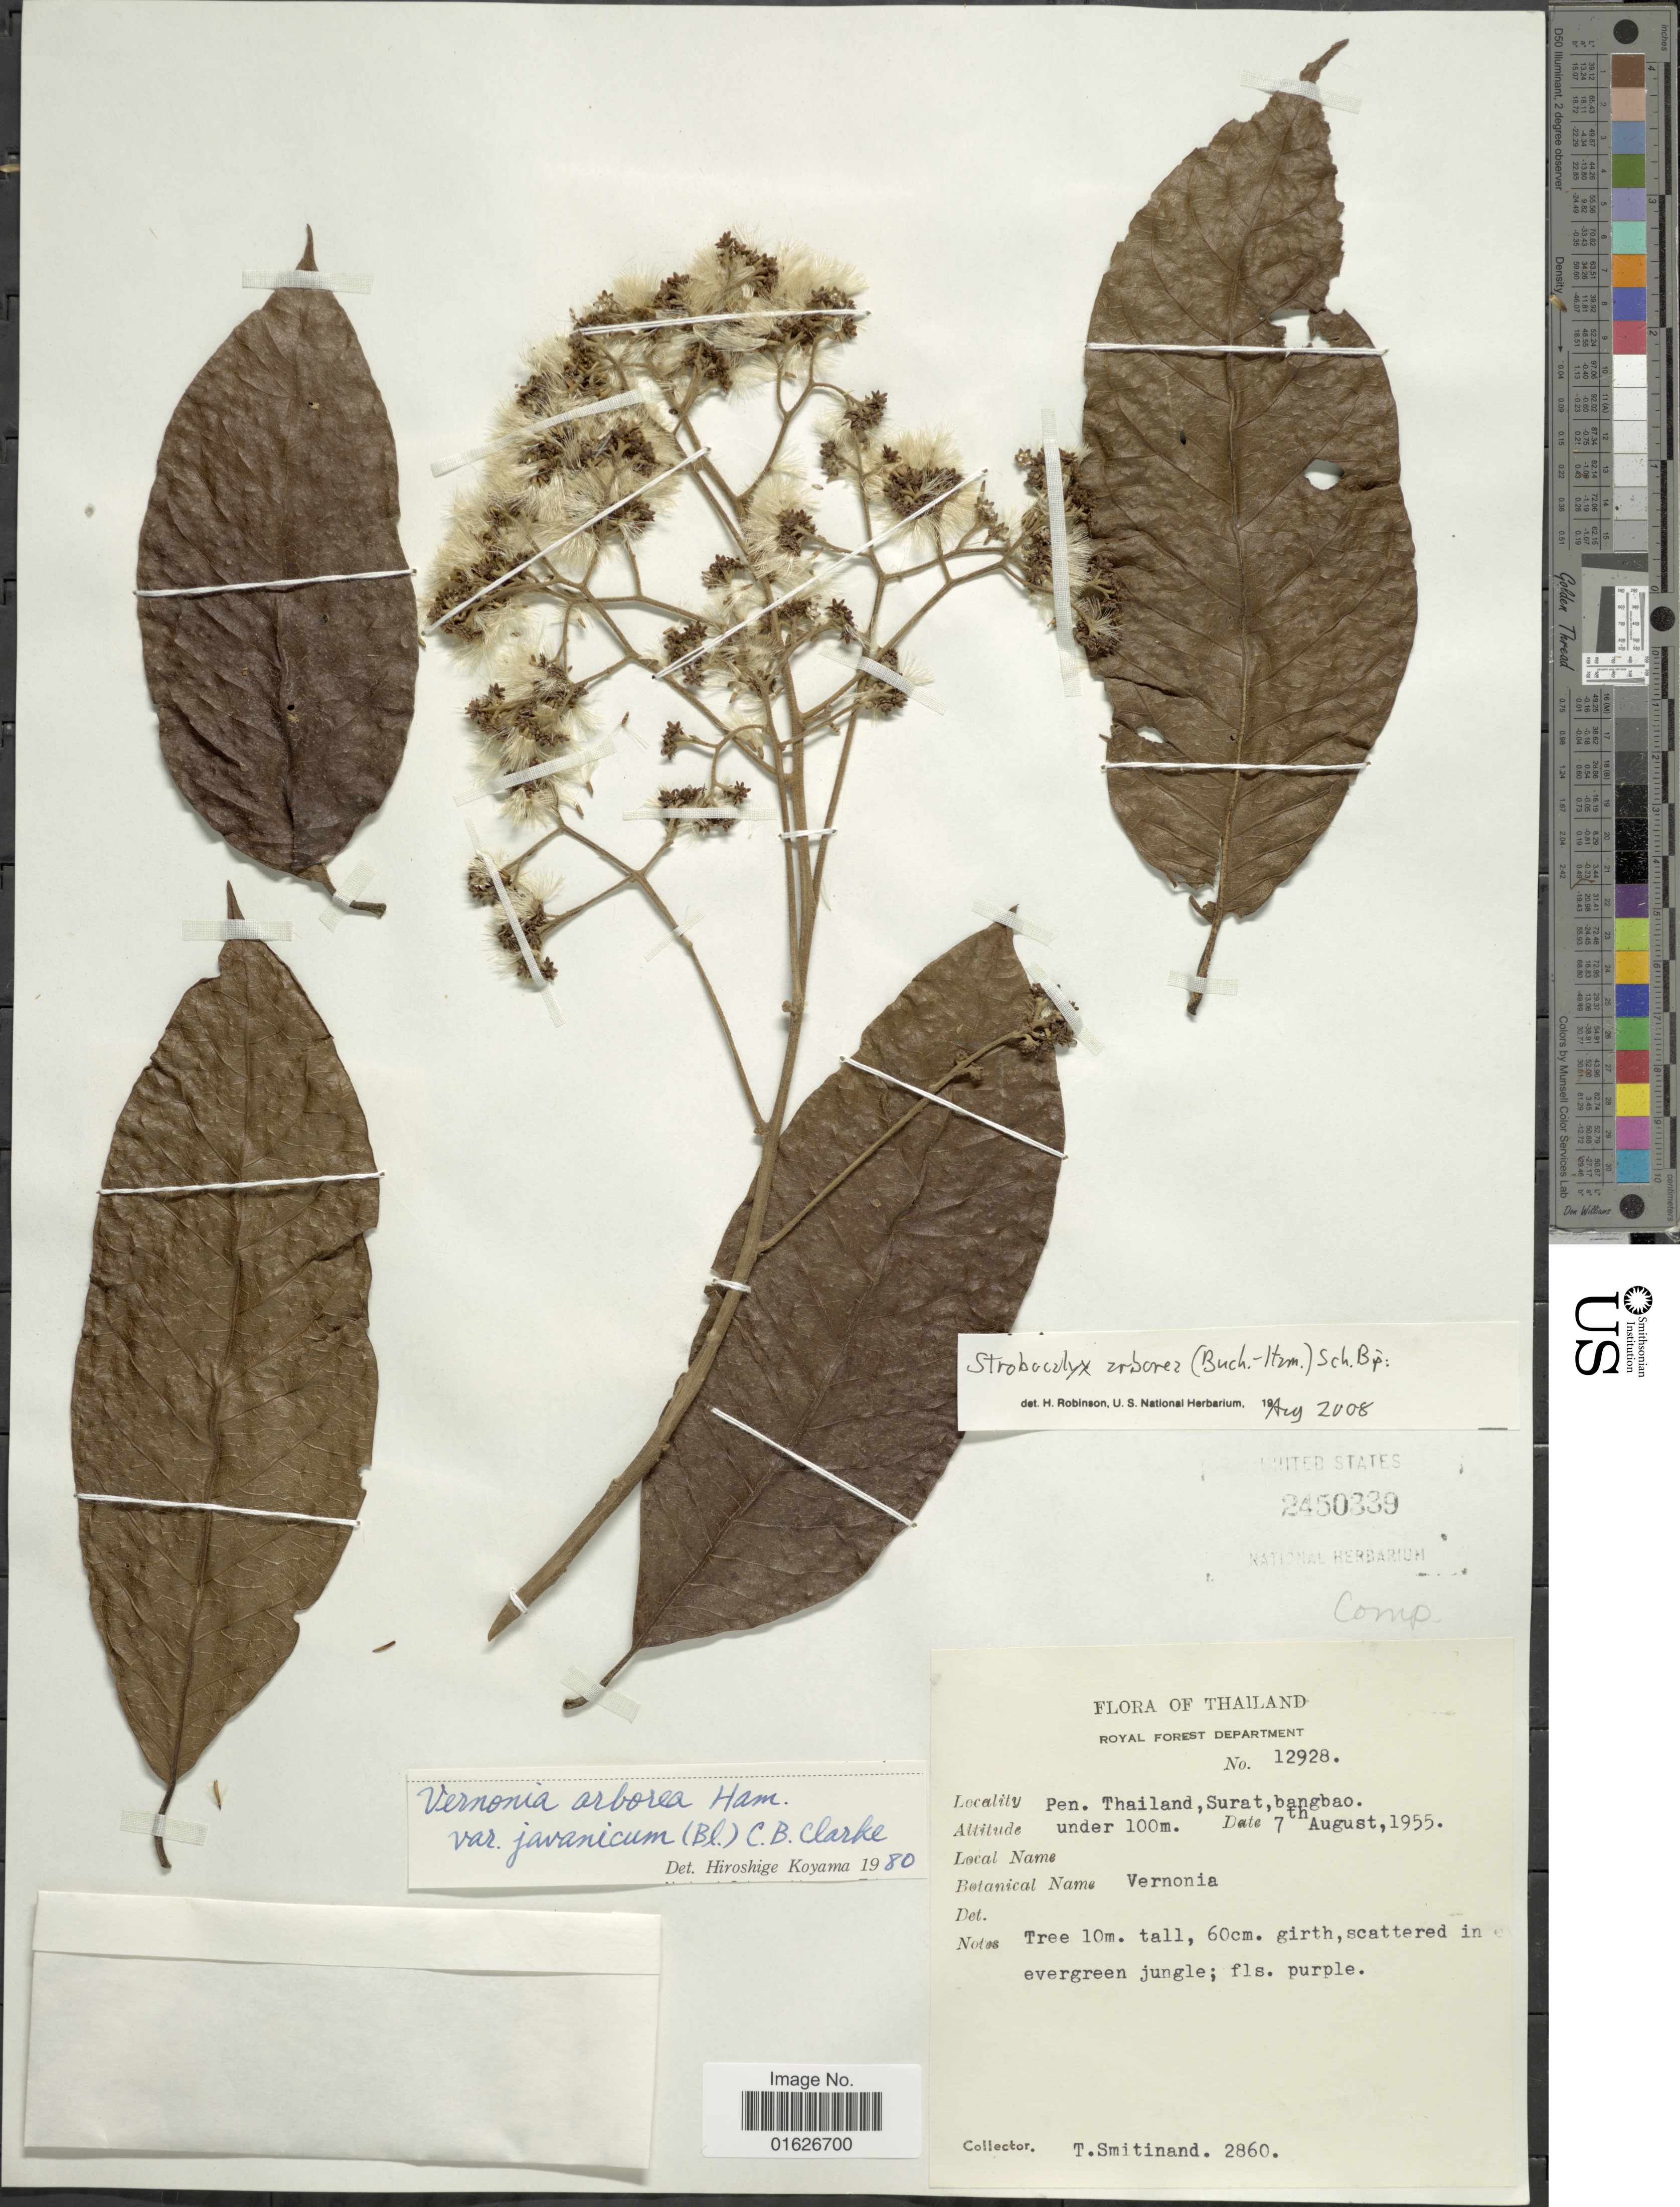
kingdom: Plantae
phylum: Tracheophyta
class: Magnoliopsida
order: Asterales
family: Asteraceae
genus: Strobocalyx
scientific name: Strobocalyx arborea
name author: (Buch.-Ham.) Sch. Bip.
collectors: T. Smitinand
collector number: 2860/12928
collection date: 1955-08-07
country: Thailand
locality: Pen. Thailand, Surat, Bangbao.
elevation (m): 100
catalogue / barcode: US 2450339